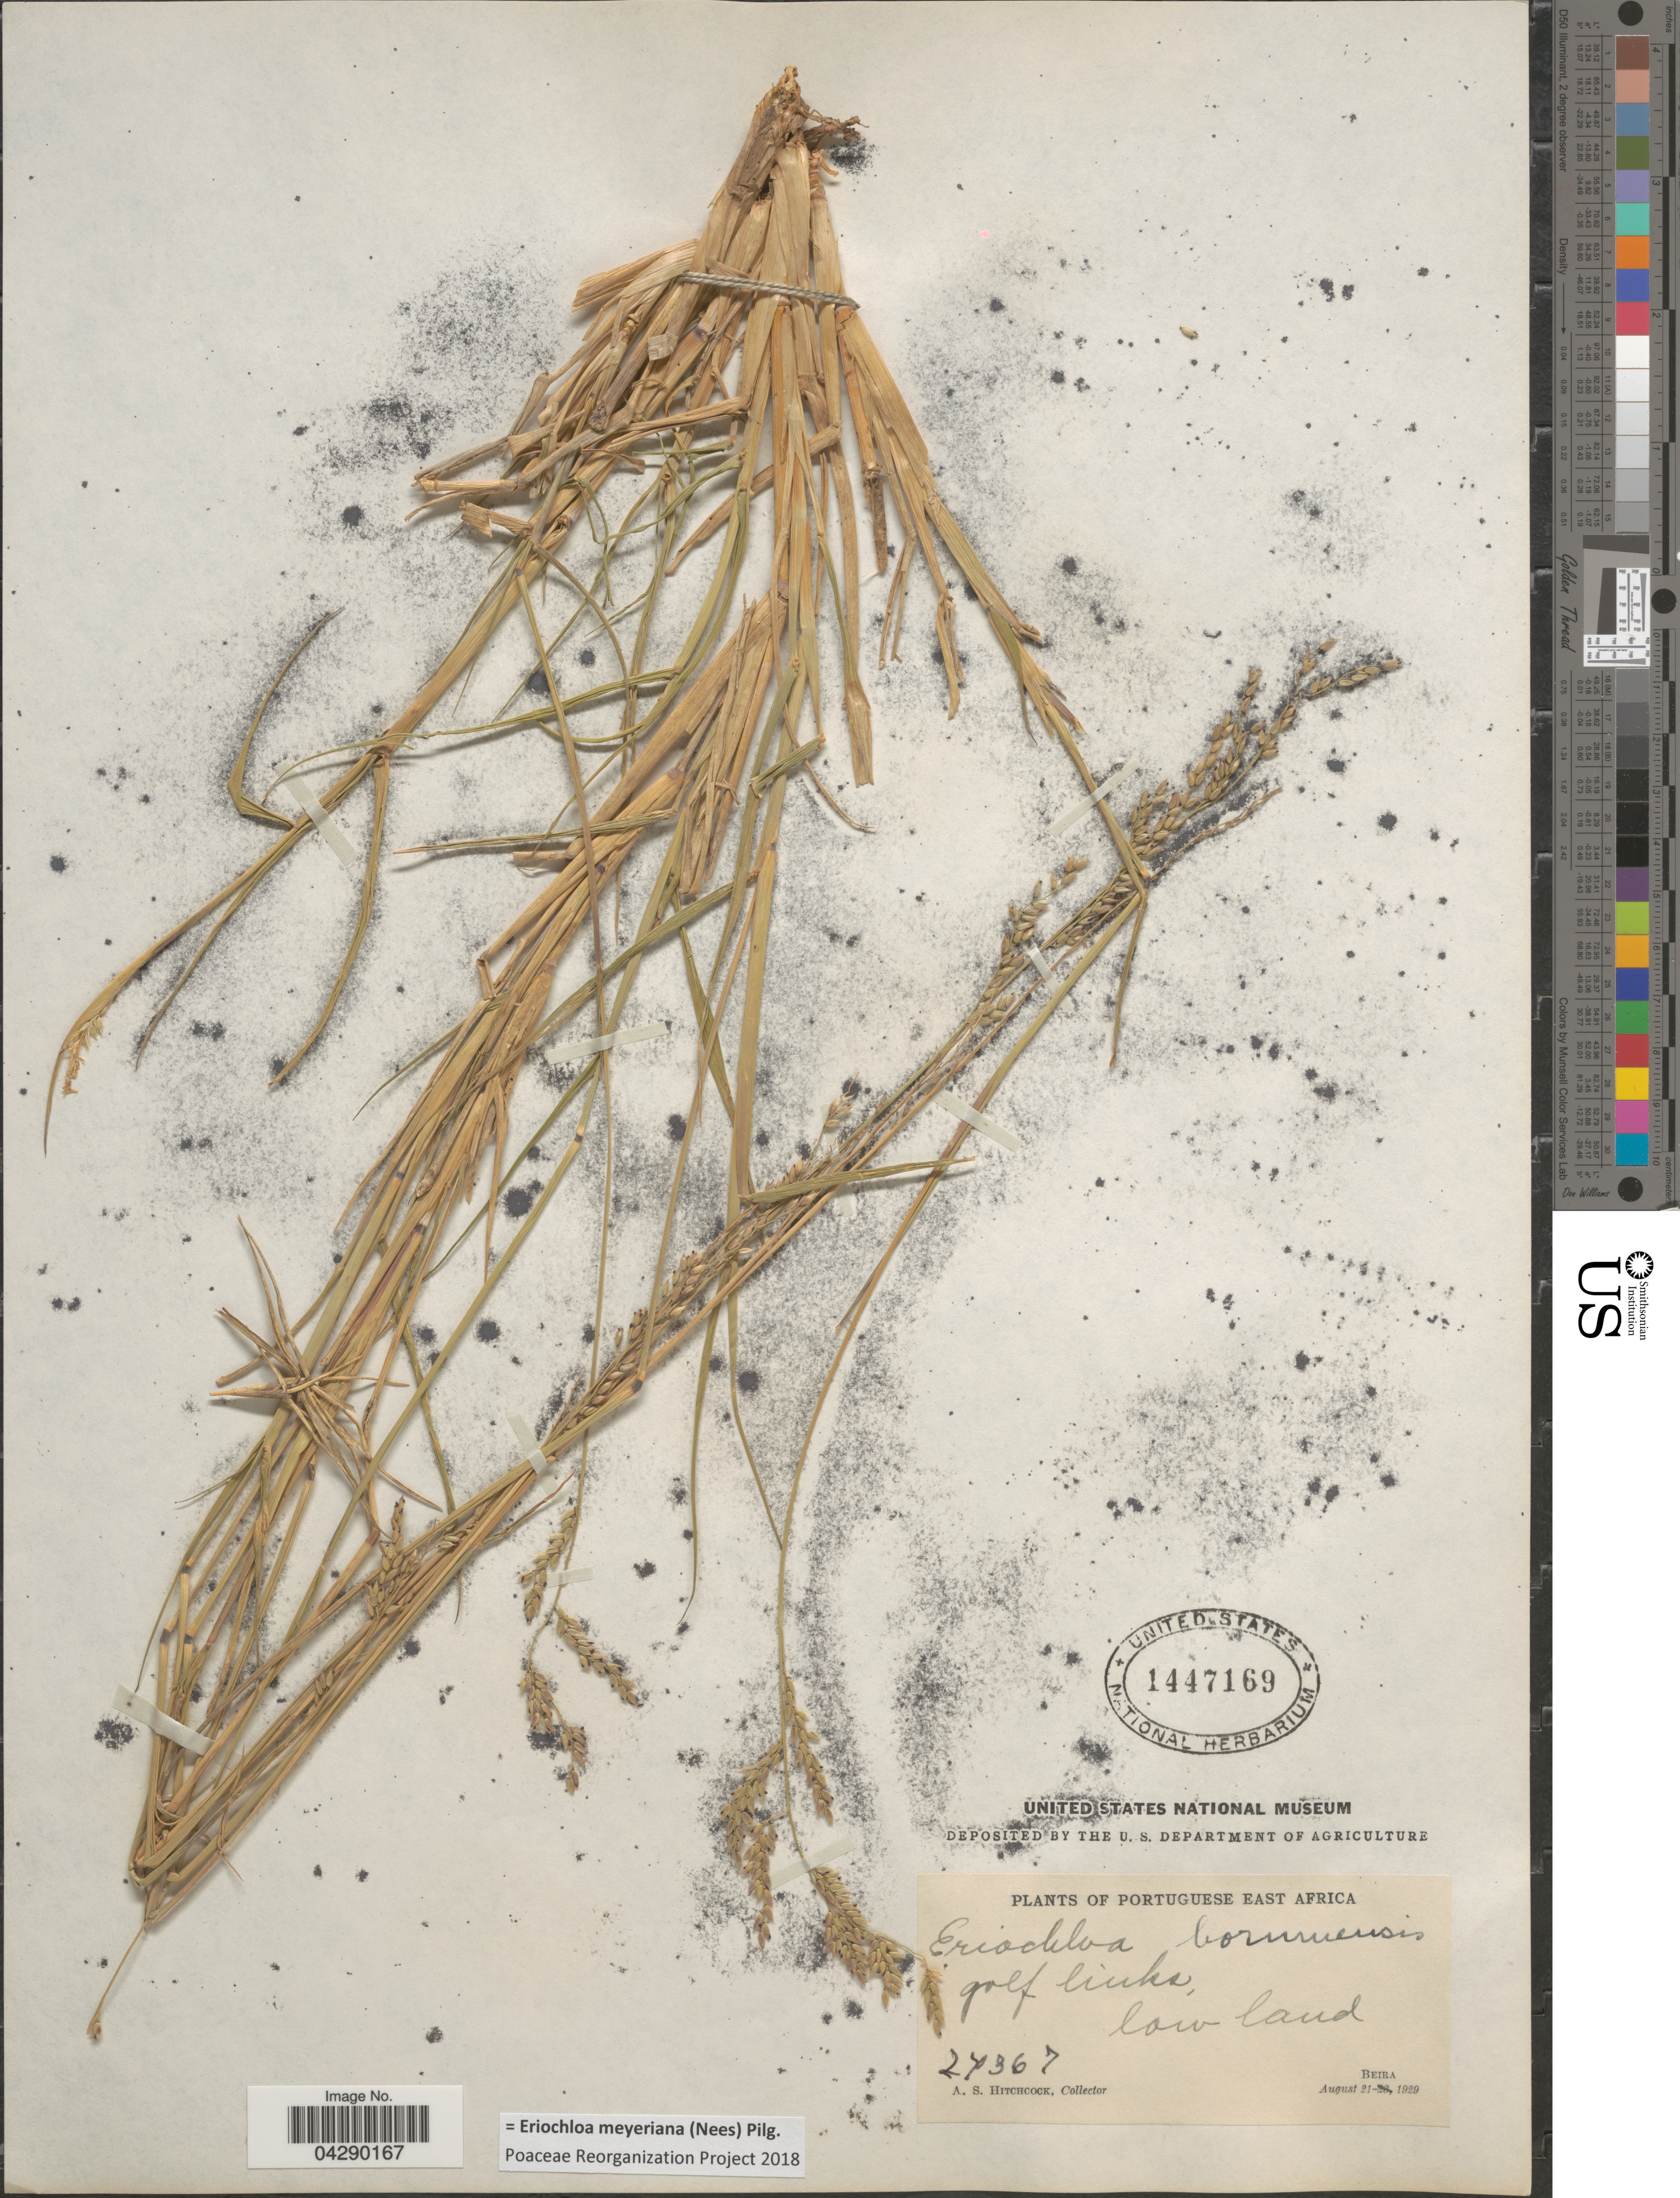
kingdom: Plantae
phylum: Tracheophyta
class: Liliopsida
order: Poales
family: Poaceae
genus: Eriochloa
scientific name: Eriochloa meyeriana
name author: (Nees) Pilg.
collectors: A. S. Hitchcock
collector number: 27367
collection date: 1929-08-21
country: Mozambique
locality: Portuguese East Africa. Low land. Beira.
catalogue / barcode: US 1447169